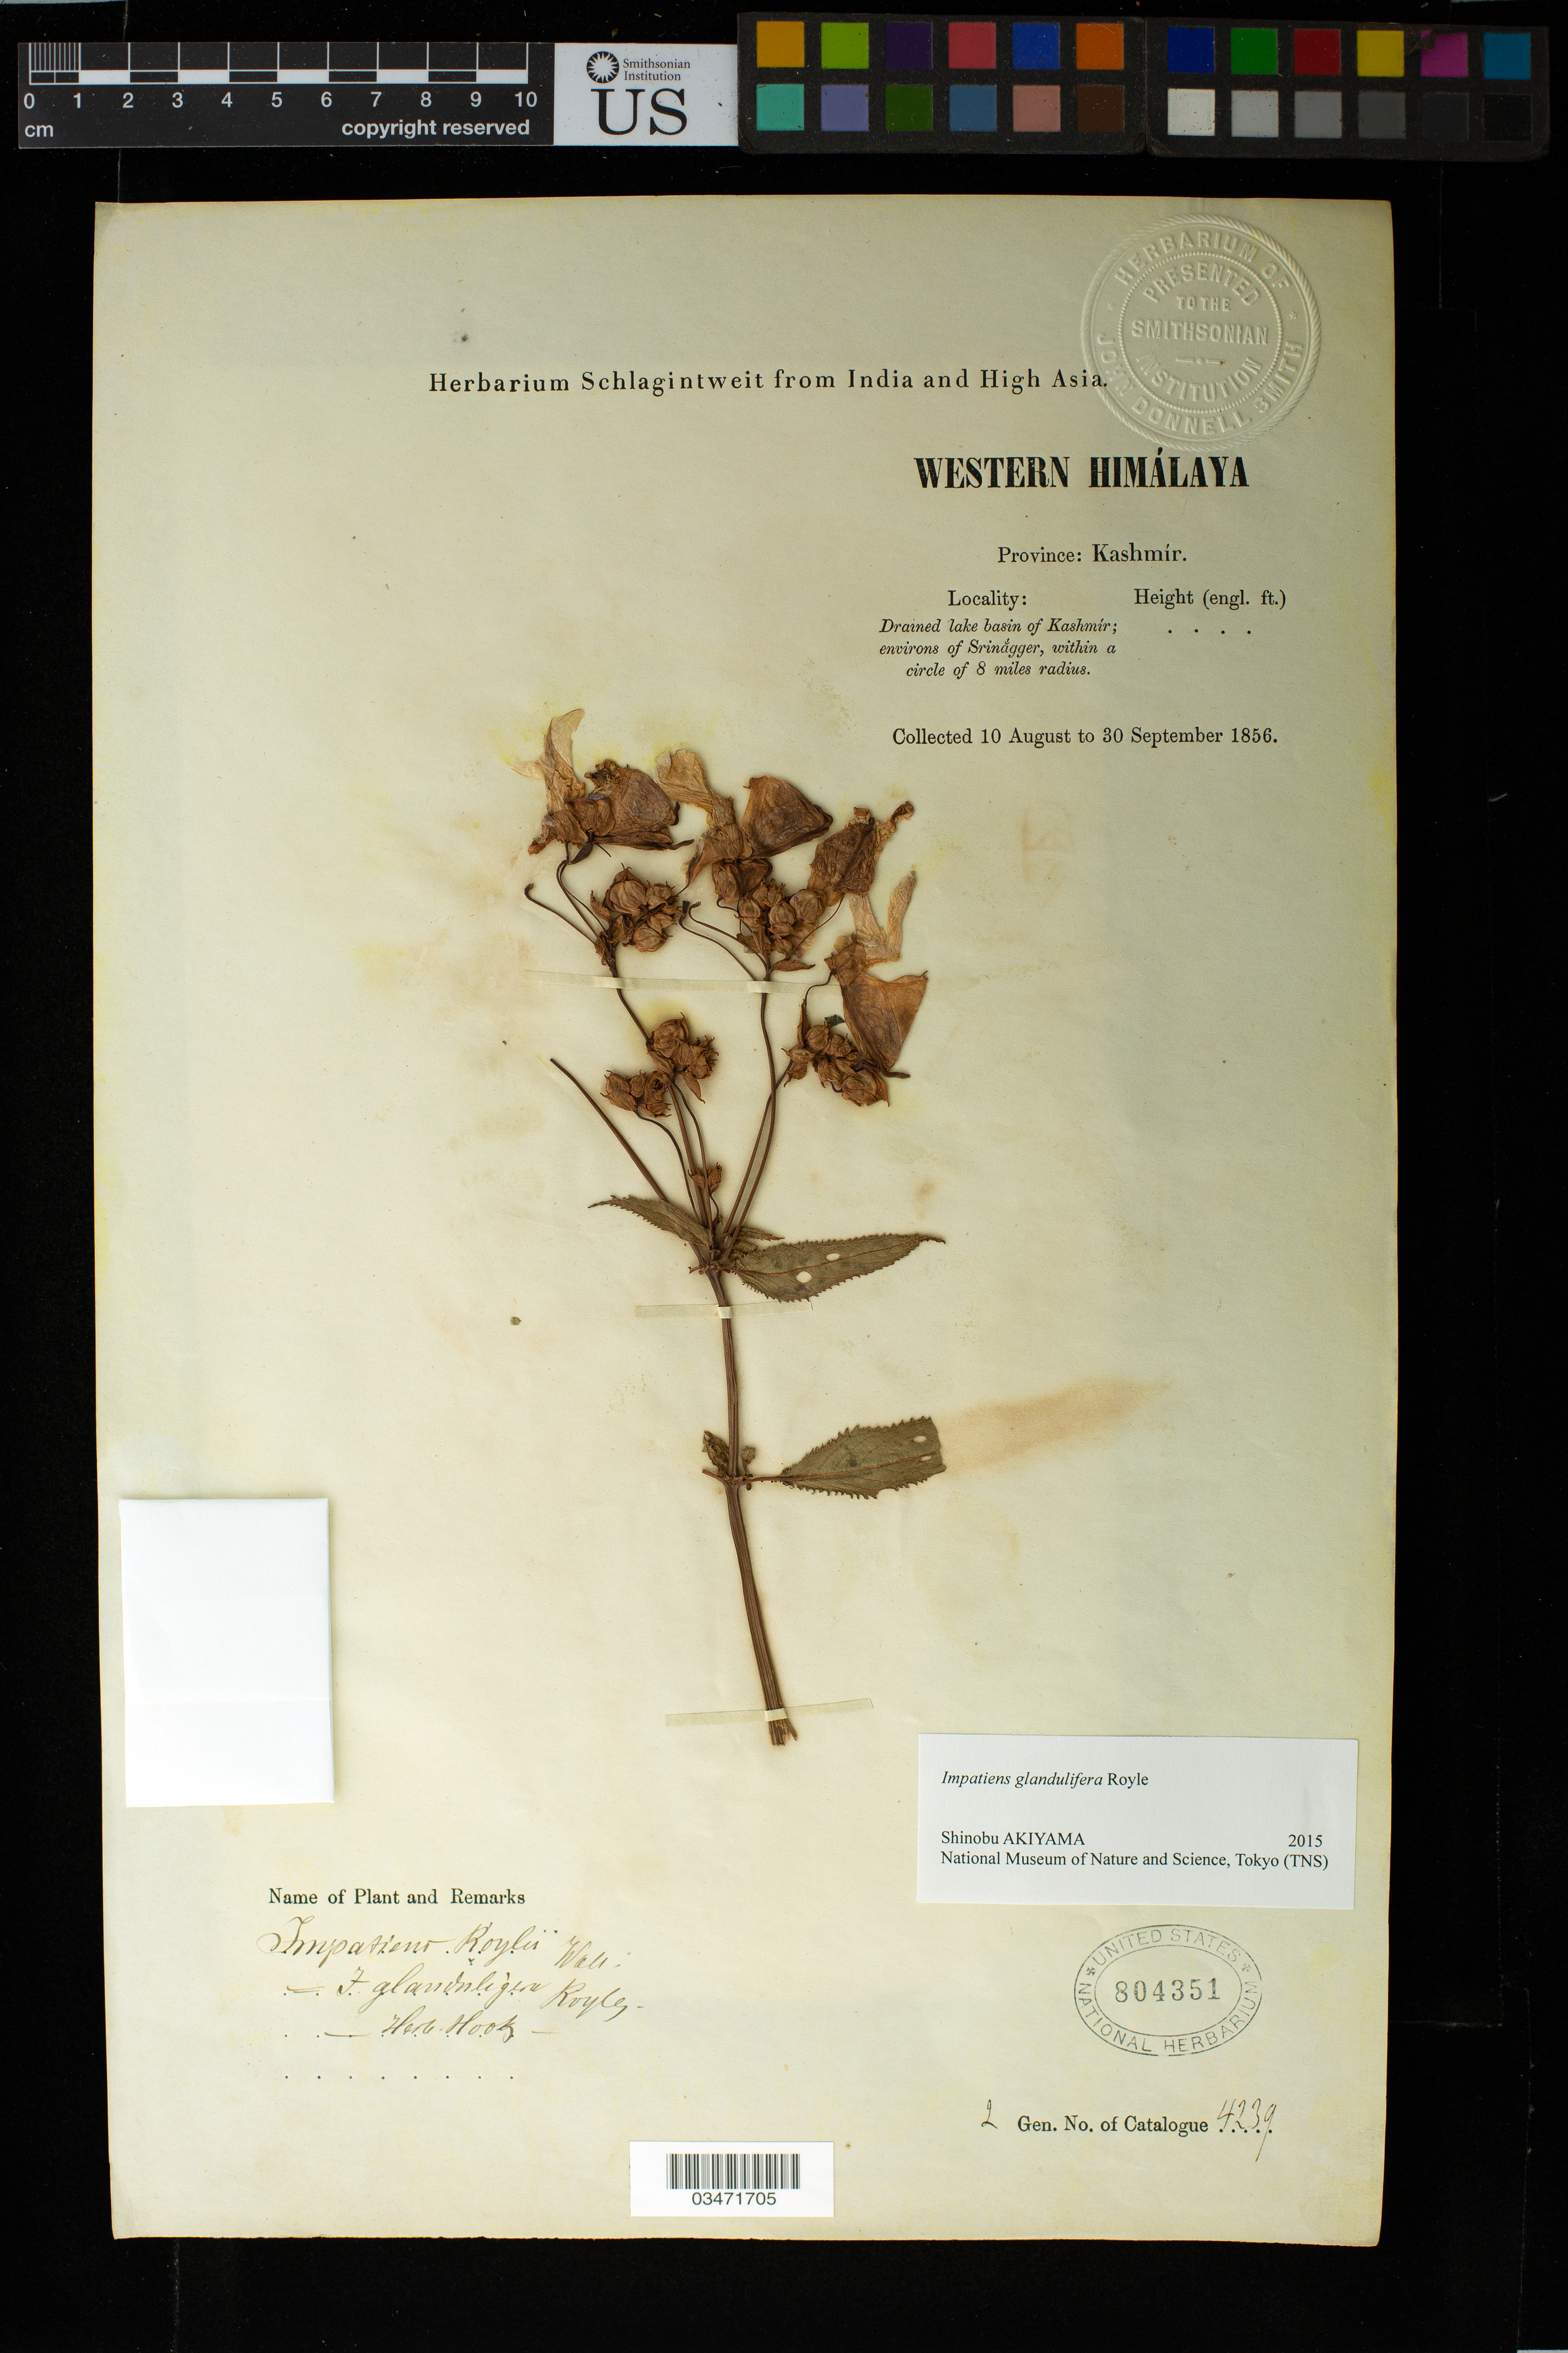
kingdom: Plantae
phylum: Tracheophyta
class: Magnoliopsida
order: Ericales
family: Balsaminaceae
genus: Impatiens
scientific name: Impatiens glandulifera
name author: Royle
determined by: Akiyama, Shinobu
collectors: Herbarium Schlagintweit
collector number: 4239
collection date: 1856-08-10/1856-09-30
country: India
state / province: Jammu and Kashmir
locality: Baisin of Kashmir; environs of Srinagger, within a circle of 8 miles radius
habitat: Drained lake basin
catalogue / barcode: US 804351